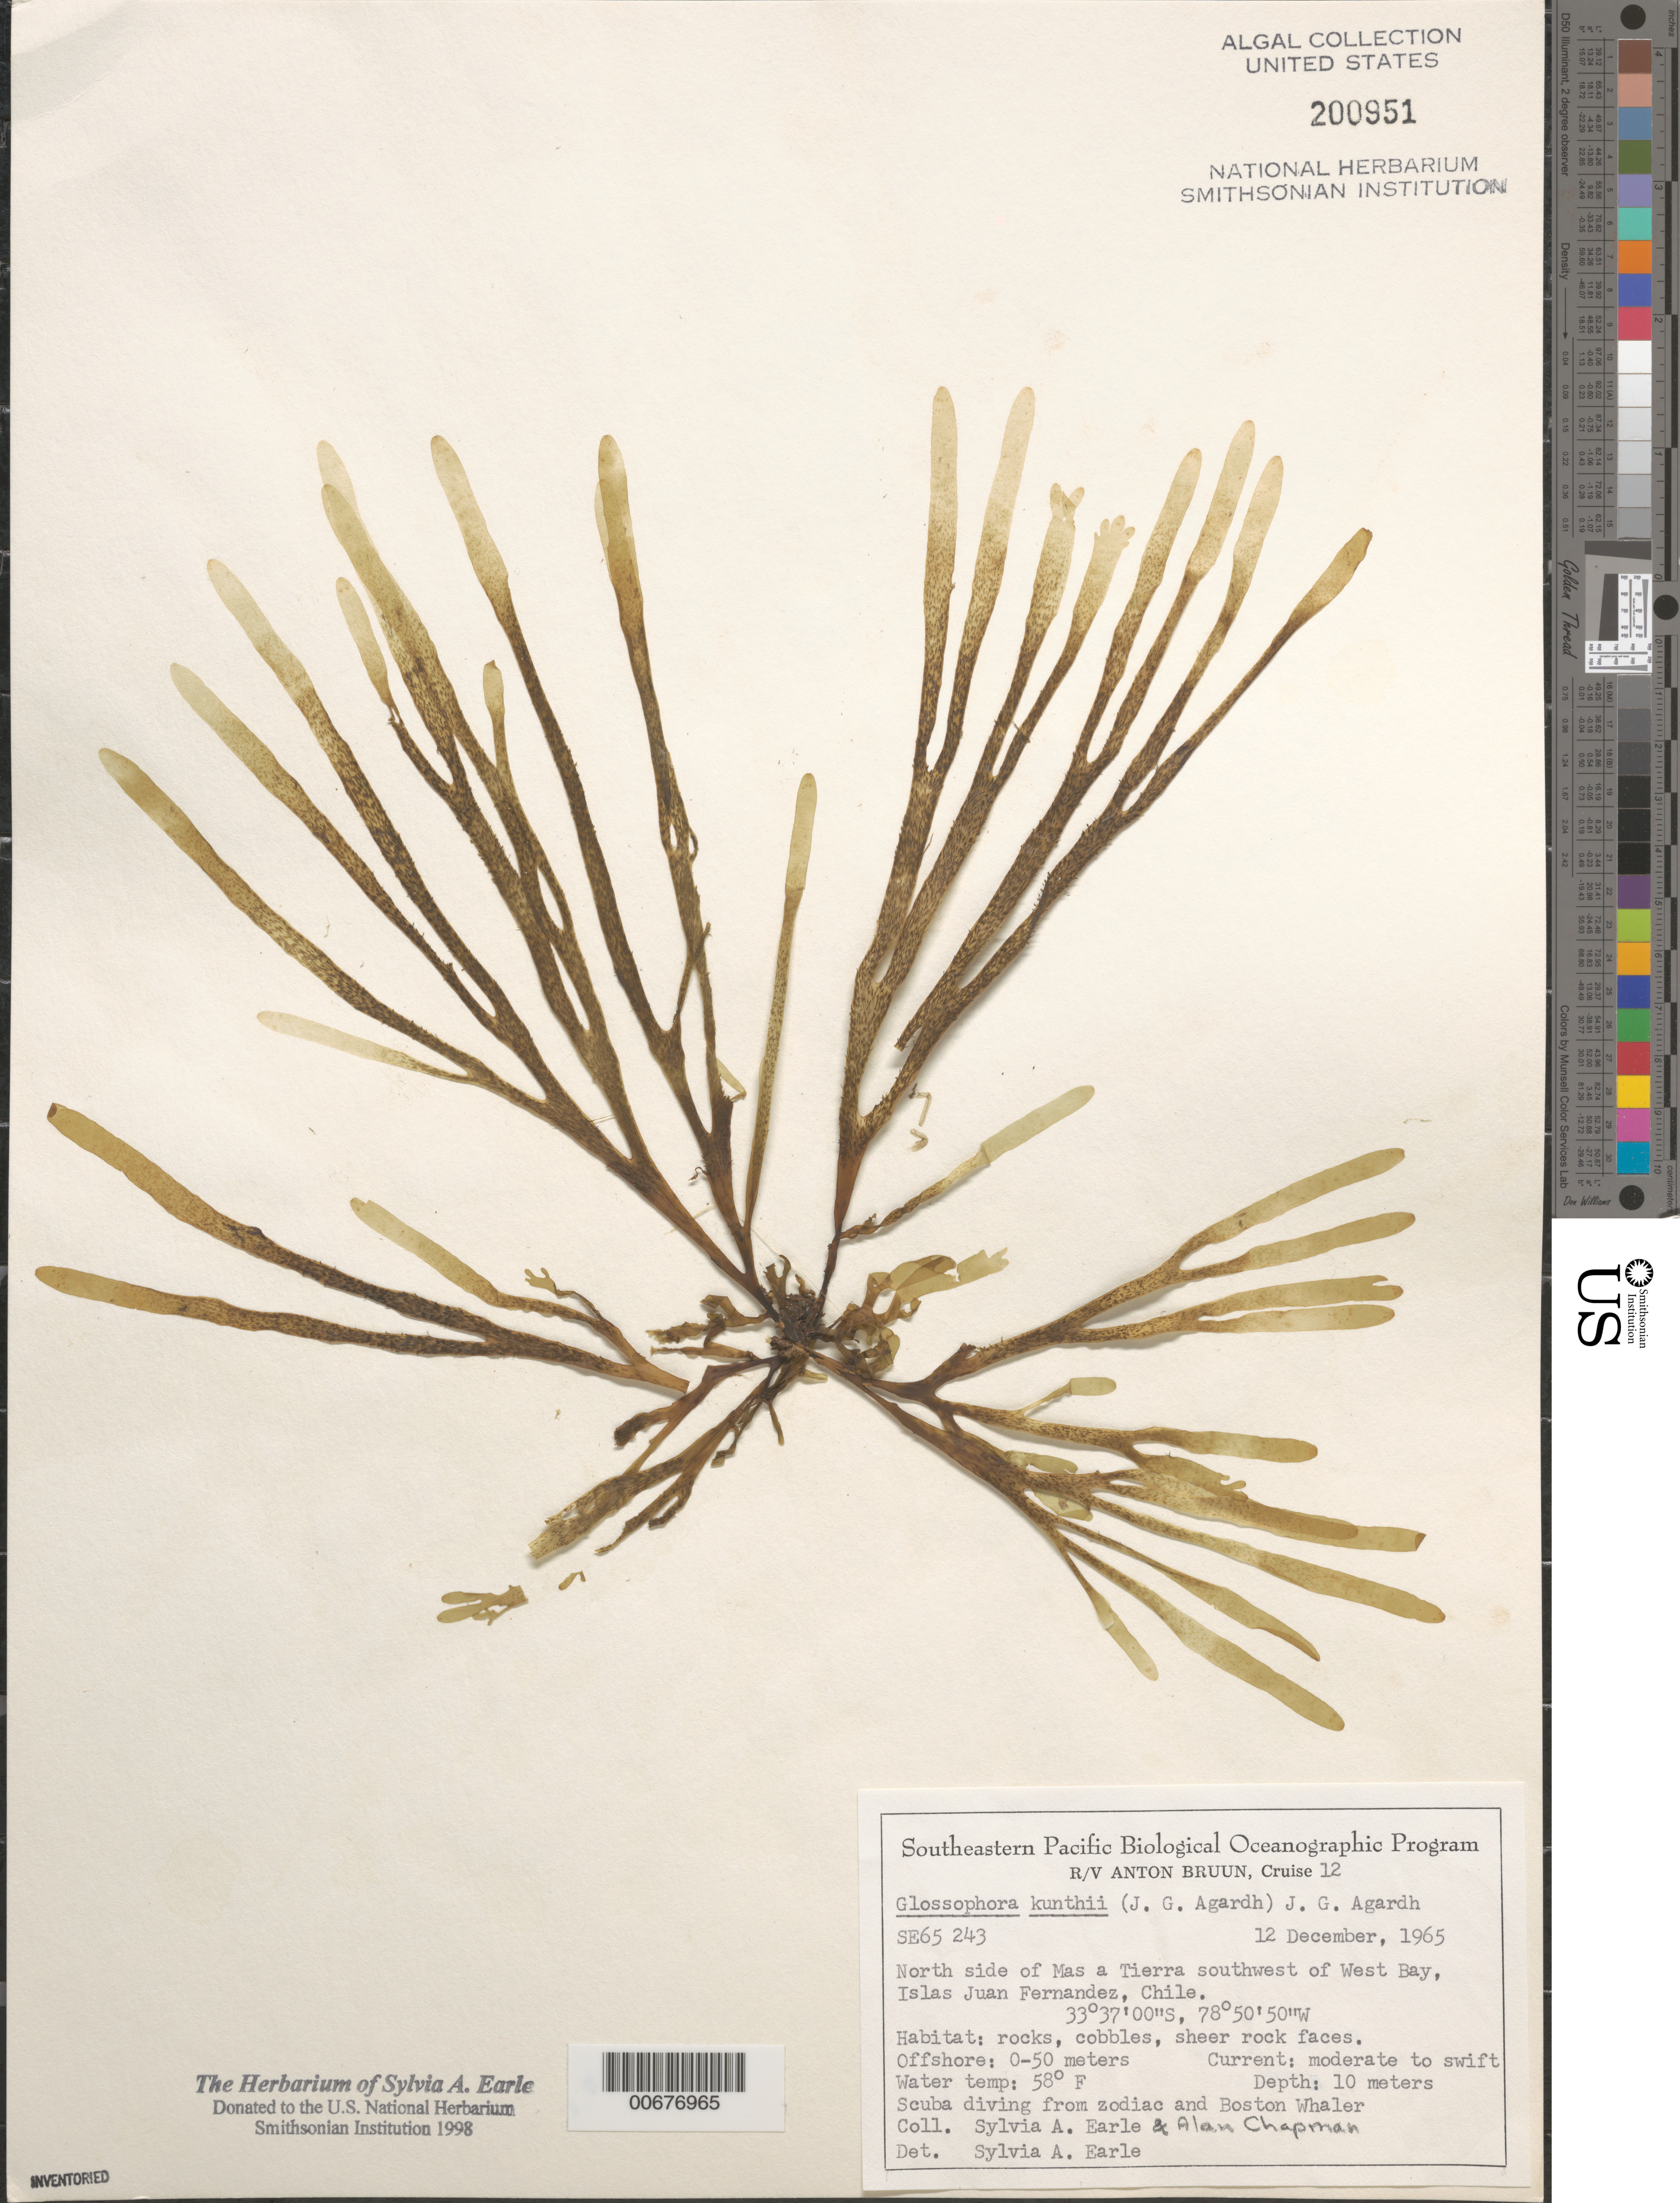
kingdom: Chromista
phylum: Ochrophyta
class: Phaeophyceae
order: Dictyotales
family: Dictyotaceae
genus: Dictyota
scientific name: Dictyota kunthii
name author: (C. Agardh) Grev.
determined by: Algae name updating Project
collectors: S. A. Earle & A. Chapman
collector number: SE 65243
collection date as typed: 12 Dec 1965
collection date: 1965-12-12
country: Chile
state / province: Valparaíso (V)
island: Isla Más a Tierra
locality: Southwest of West Bay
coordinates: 33 37' 00" S, 78 50' 50" W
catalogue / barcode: US 200951